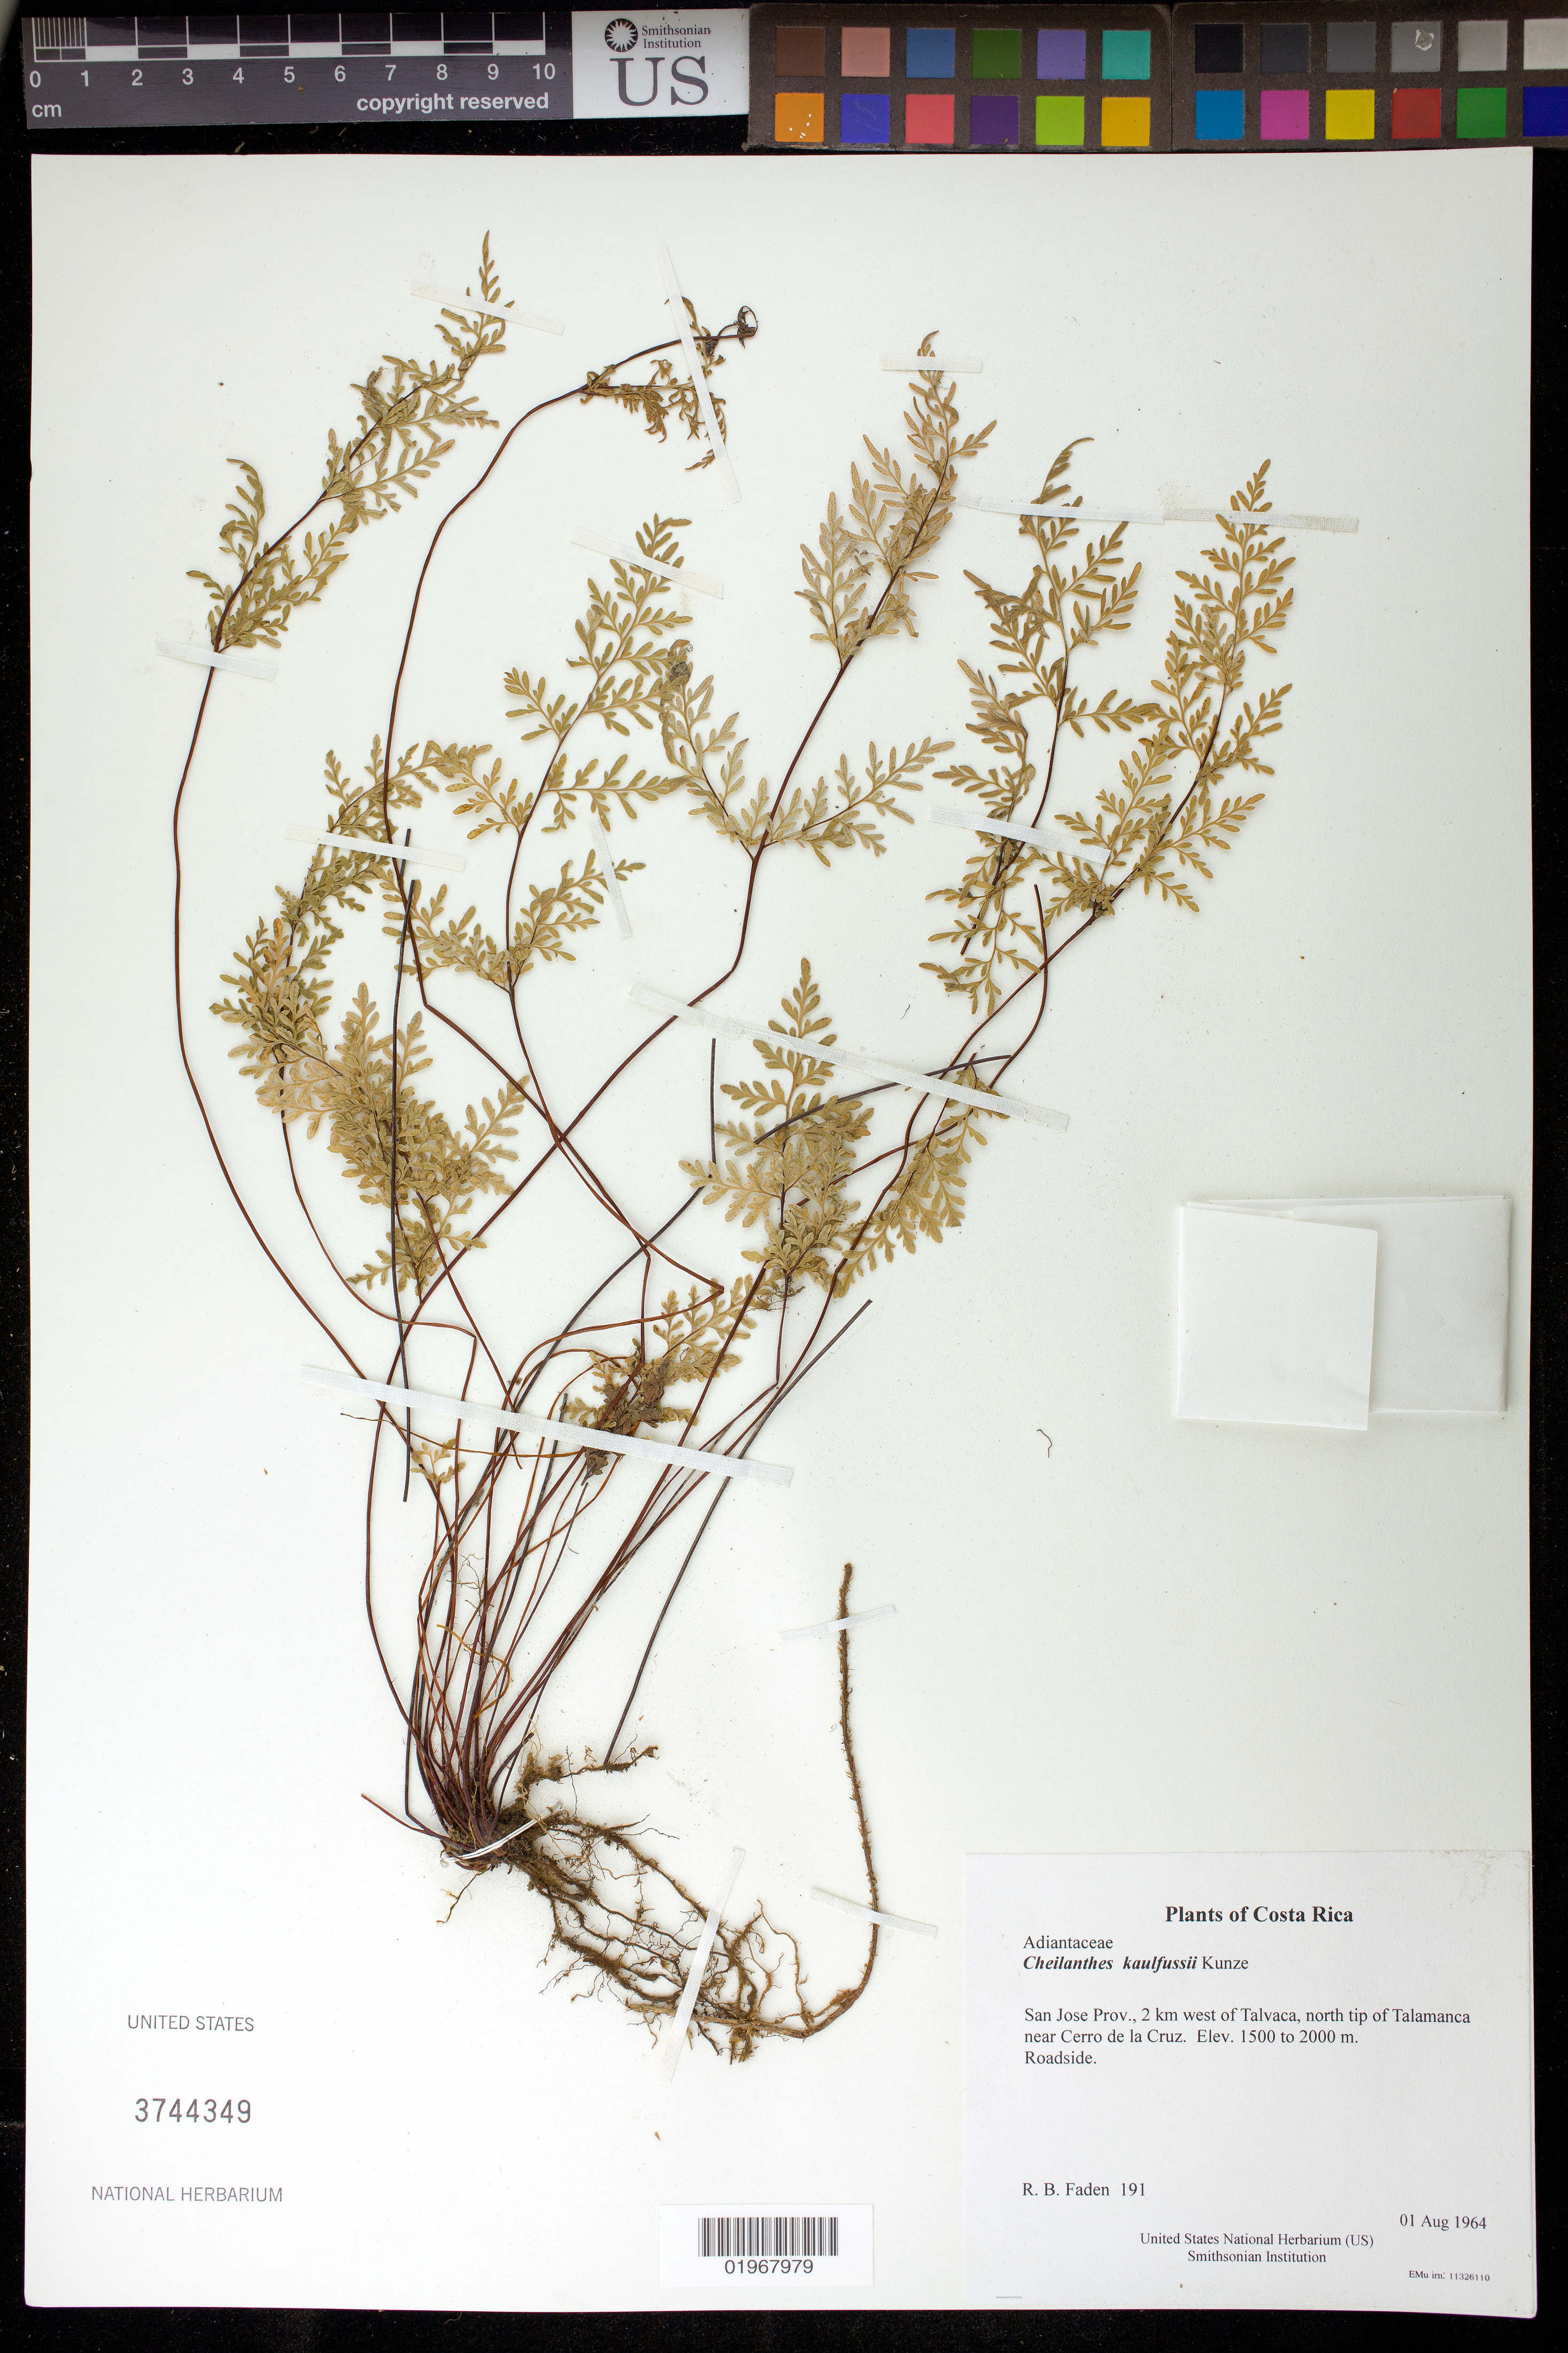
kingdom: Plantae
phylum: Tracheophyta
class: Polypodiopsida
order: Polypodiales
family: Pteridaceae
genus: Cheilanthes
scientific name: Cheilanthes kaulfussii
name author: Kunze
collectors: R. B. Faden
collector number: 191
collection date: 1964-08-01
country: Costa Rica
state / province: San Jose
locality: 2 km west of Talvaca, north tip of Talamanca near Cerro de la Cruz.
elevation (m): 1500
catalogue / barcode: US 3744349